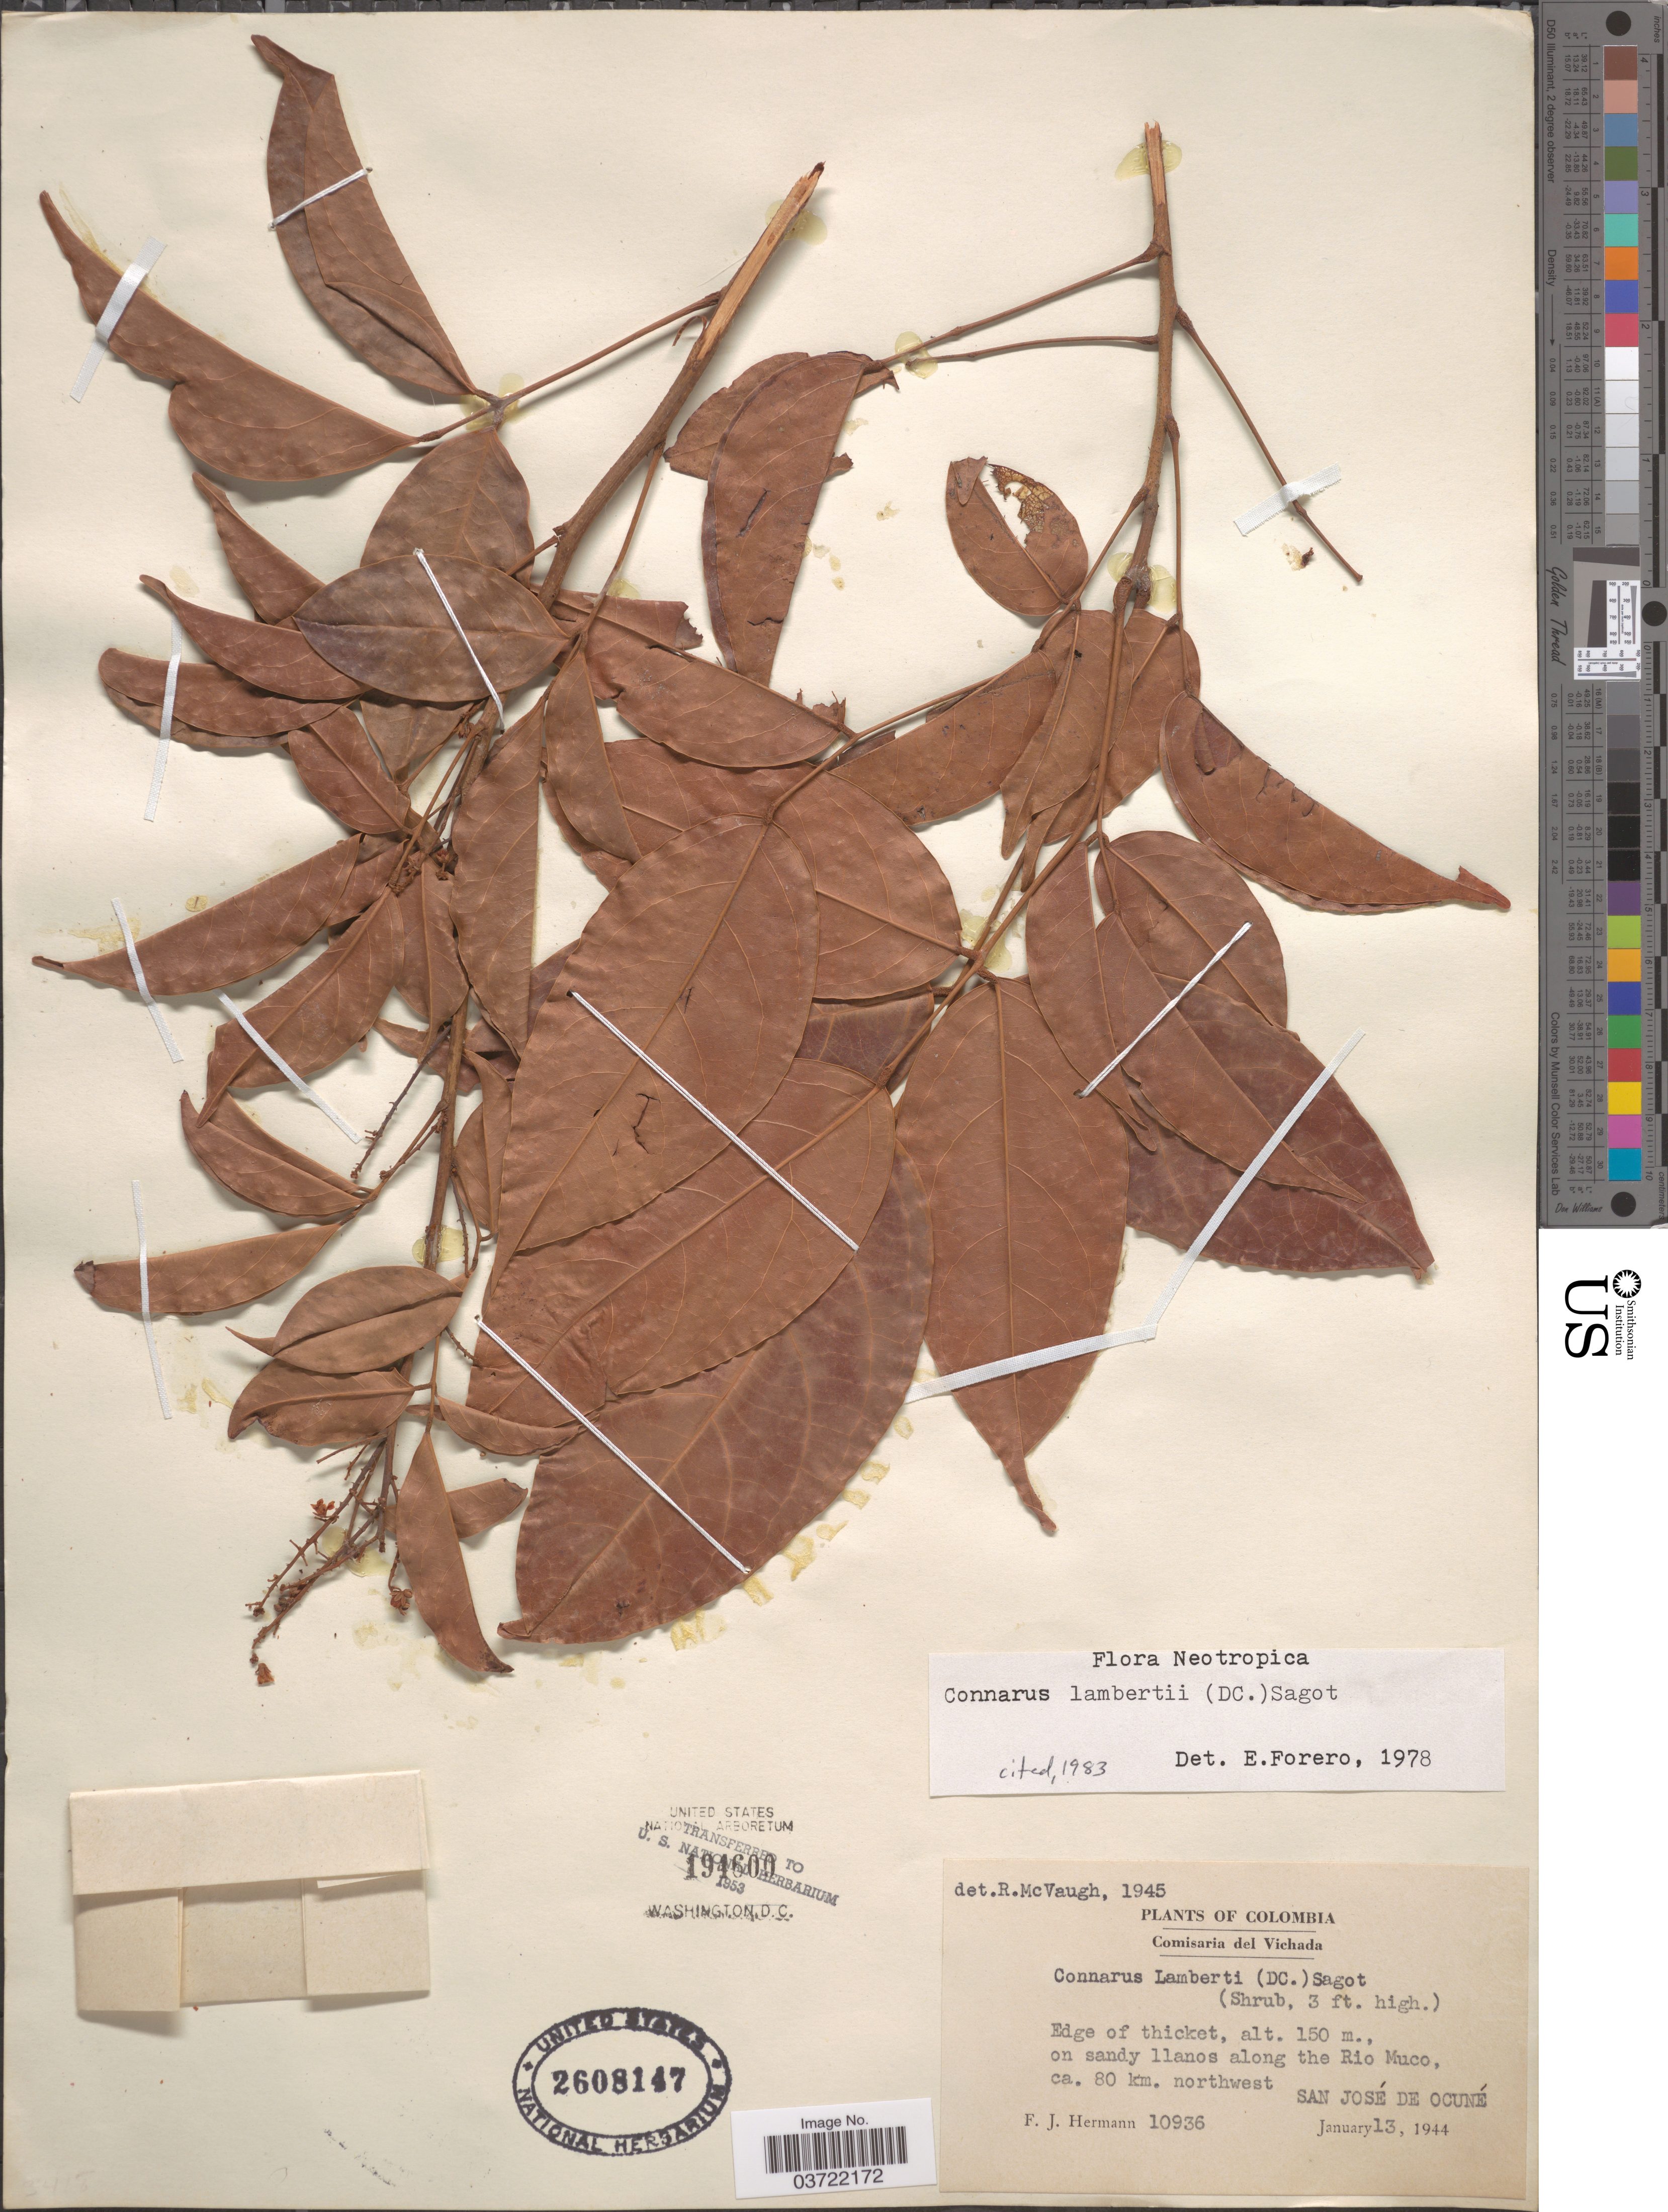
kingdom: Plantae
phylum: Tracheophyta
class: Magnoliopsida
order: Oxalidales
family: Connaraceae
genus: Connarus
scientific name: Connarus lambertii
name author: (DC.) Sagot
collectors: F. J. Hermann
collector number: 10936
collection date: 1944-01-13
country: Colombia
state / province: Vichada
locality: Comisaria del Vichada. Along the Rio Muco, ca. 80 km. northwest San José de Ocuné.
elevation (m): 150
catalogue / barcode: US 2608147